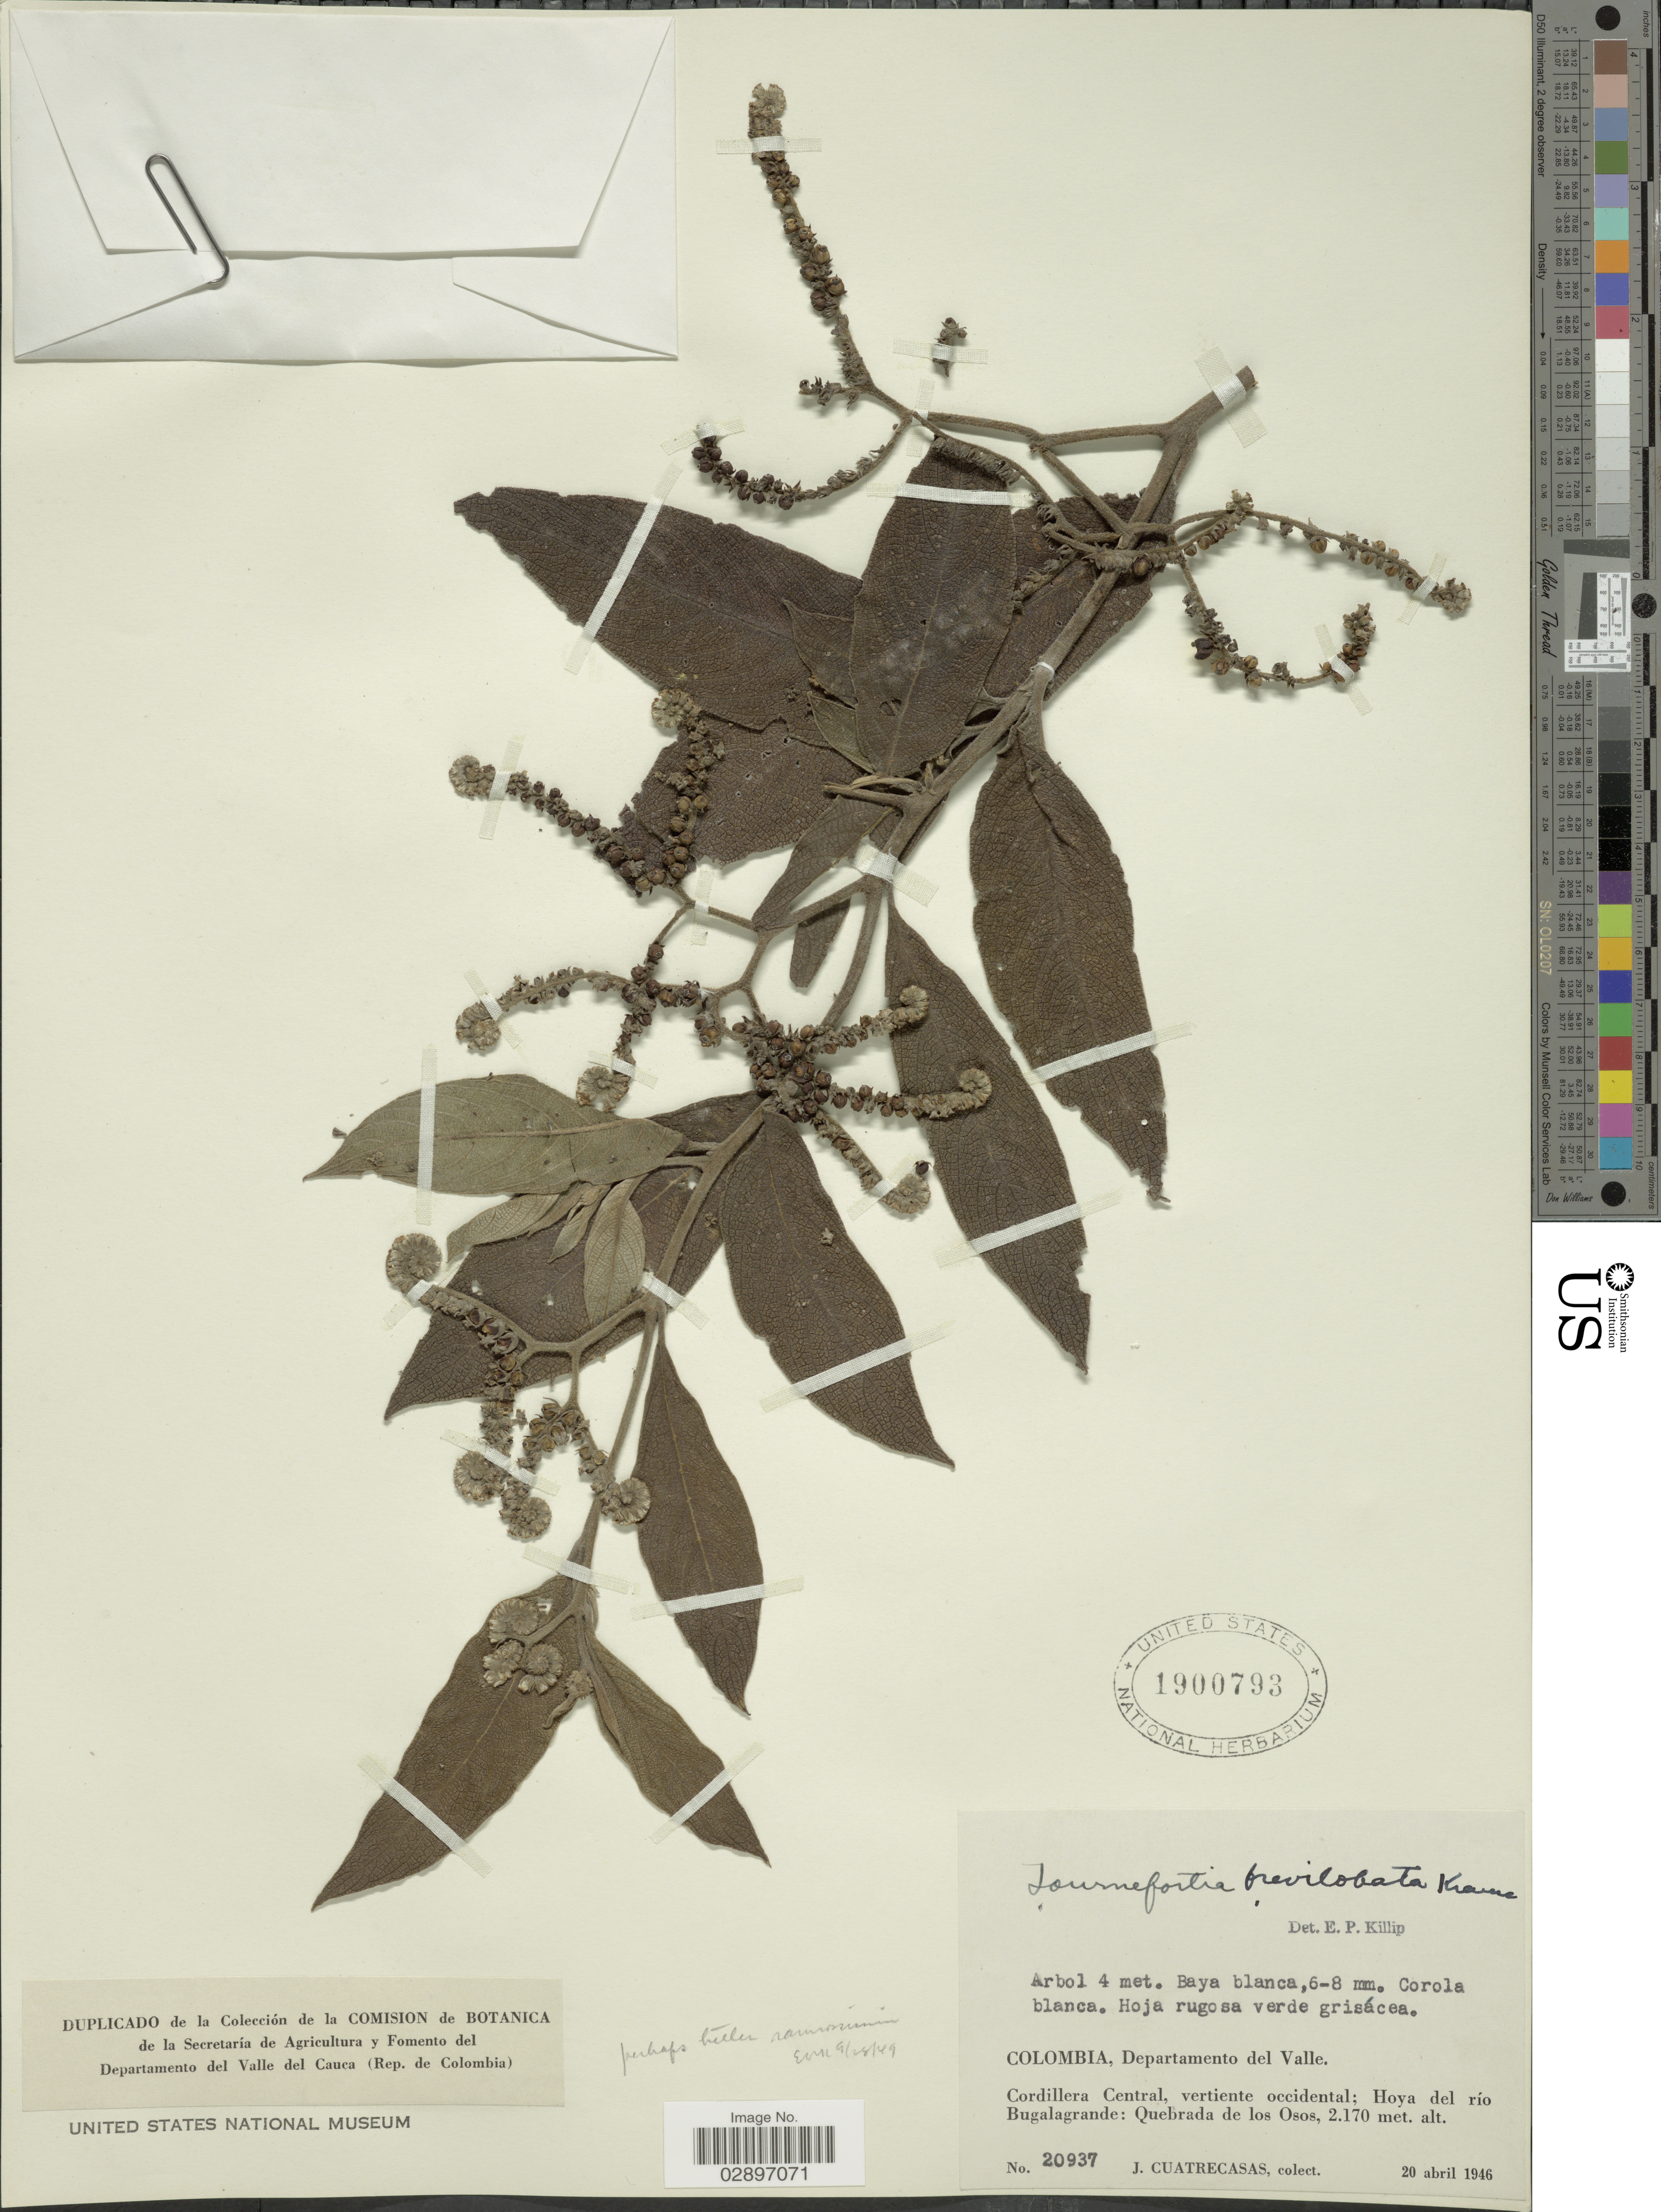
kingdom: Plantae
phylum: Tracheophyta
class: Magnoliopsida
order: Boraginales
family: Heliotropiaceae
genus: Tournefortia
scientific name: Tournefortia brevilobata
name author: K. Krause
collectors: J. Cuatrecasas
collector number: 20937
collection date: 1946-04-20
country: Colombia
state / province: Valle del Cauca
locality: Cordillera Central, vertiente occidental; Hoya del rio Bugalagrande: Quebrada de los Osos.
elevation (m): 2170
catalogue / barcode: US 1900793